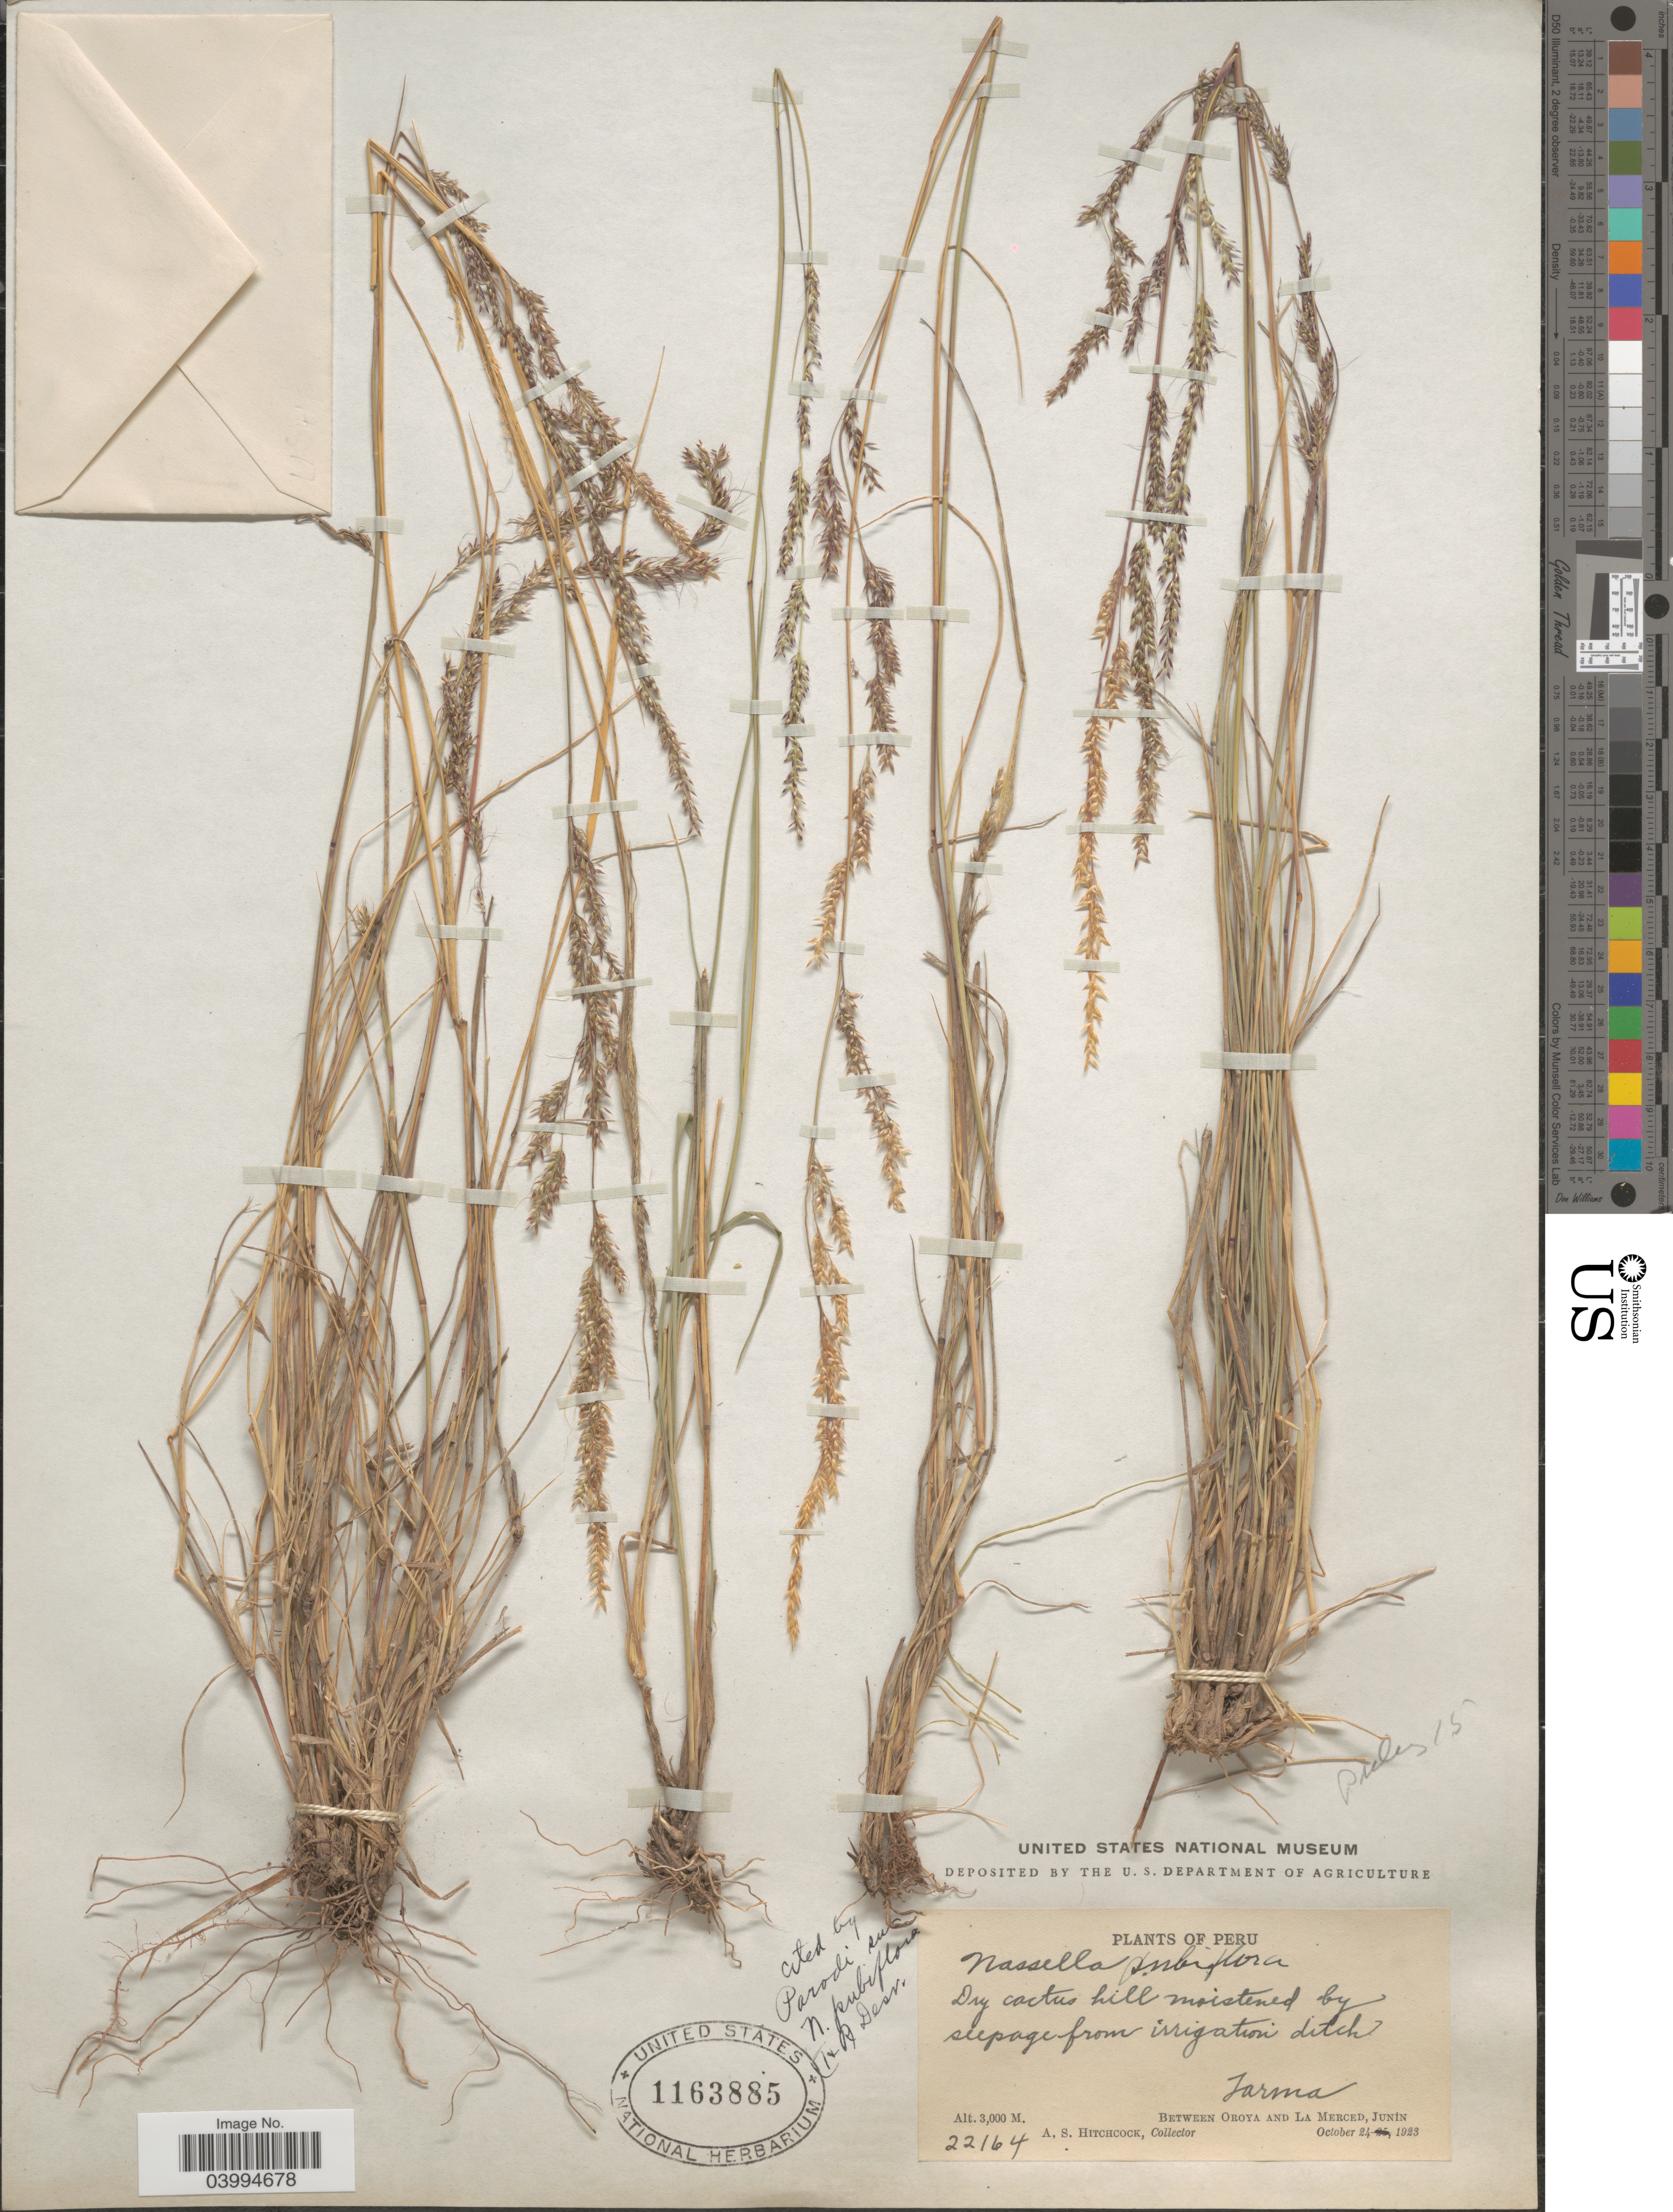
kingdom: Plantae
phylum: Tracheophyta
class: Liliopsida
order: Poales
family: Poaceae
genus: Nassella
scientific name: Nassella pubiflora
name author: (Trin. & Rupr.) É. Desv.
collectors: A. S. Hitchcock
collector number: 22164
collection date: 1923-10-24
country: Peru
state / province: Junín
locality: Tarma. Between Oroya and La Merced, Junín.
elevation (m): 3000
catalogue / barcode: US 1163885